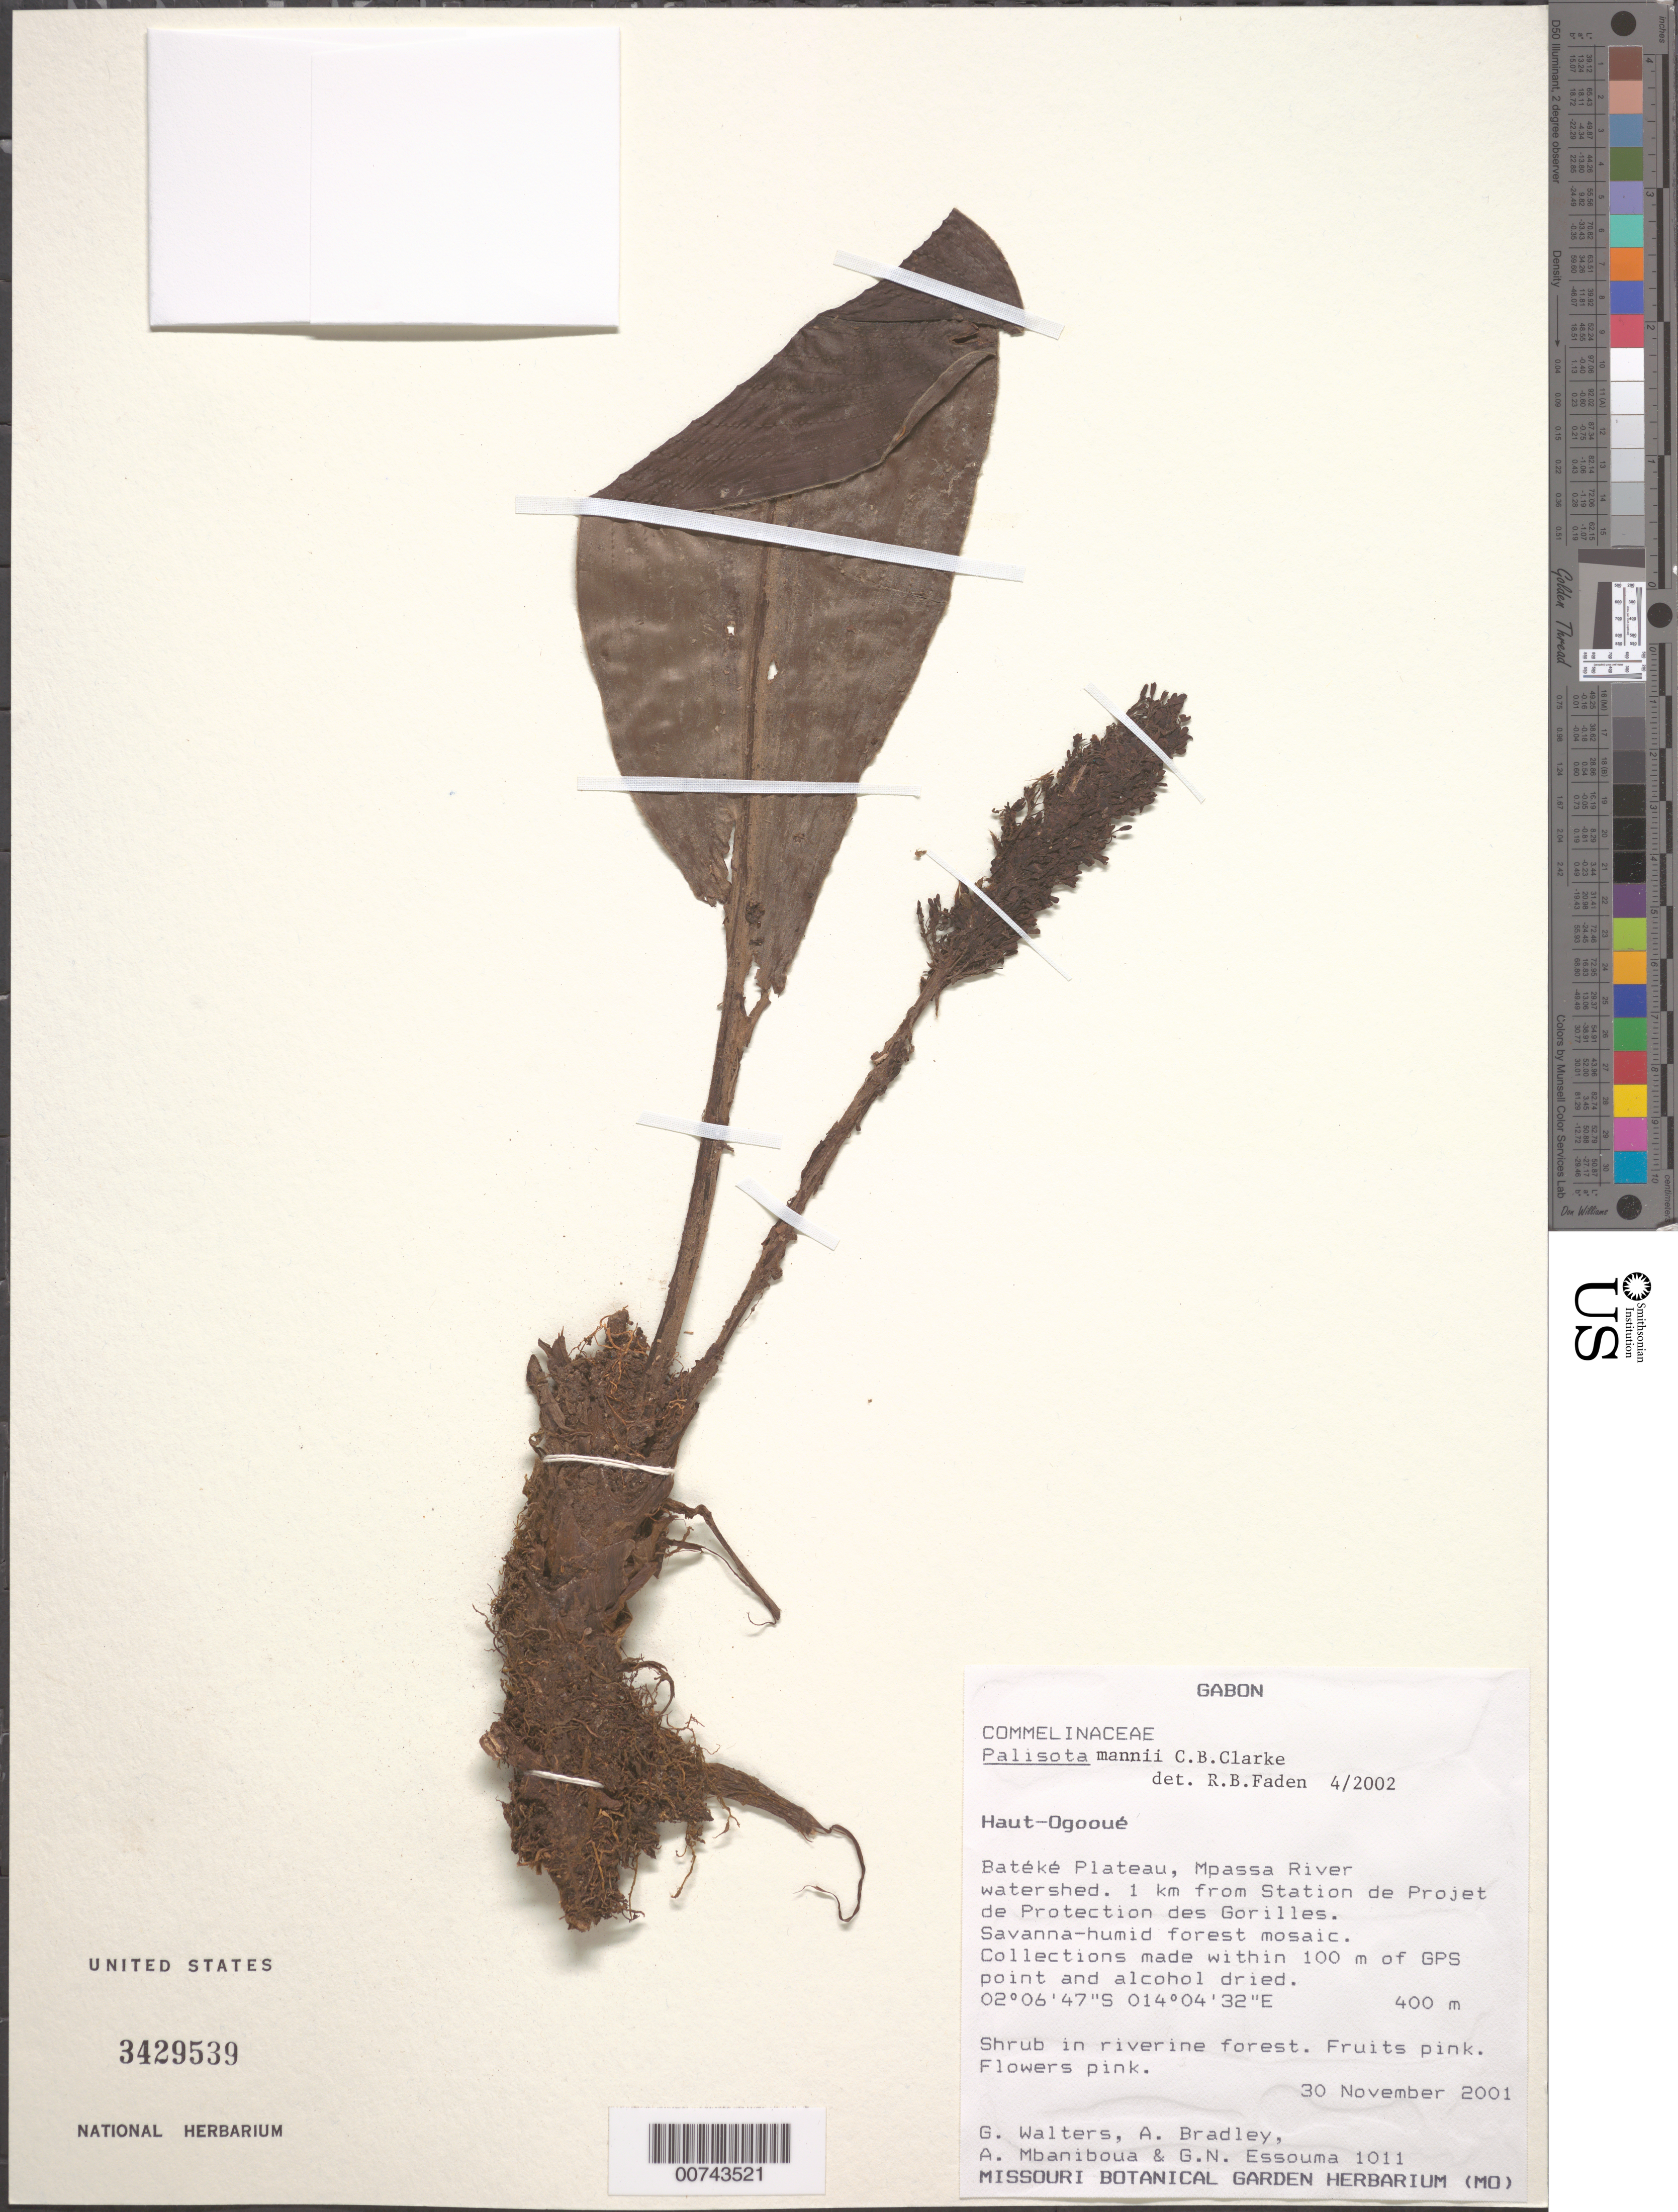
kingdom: Plantae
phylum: Tracheophyta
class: Liliopsida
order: Commelinales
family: Commelinaceae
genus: Palisota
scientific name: Palisota mannii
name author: C.B. Clarke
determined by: Faden, Robert B., (US), Smithsonian Institution - National Museum of Natural History (UNITED STATES)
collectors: G. Walters, A. F. Bradley, G. Essouma & A. Mbaniboua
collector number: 1011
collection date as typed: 30 Nov 2001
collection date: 2001-11-30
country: Gabon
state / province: Haut-Ogooue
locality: Bateke Plateau, Mpassa River watershed.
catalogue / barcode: US 3429539